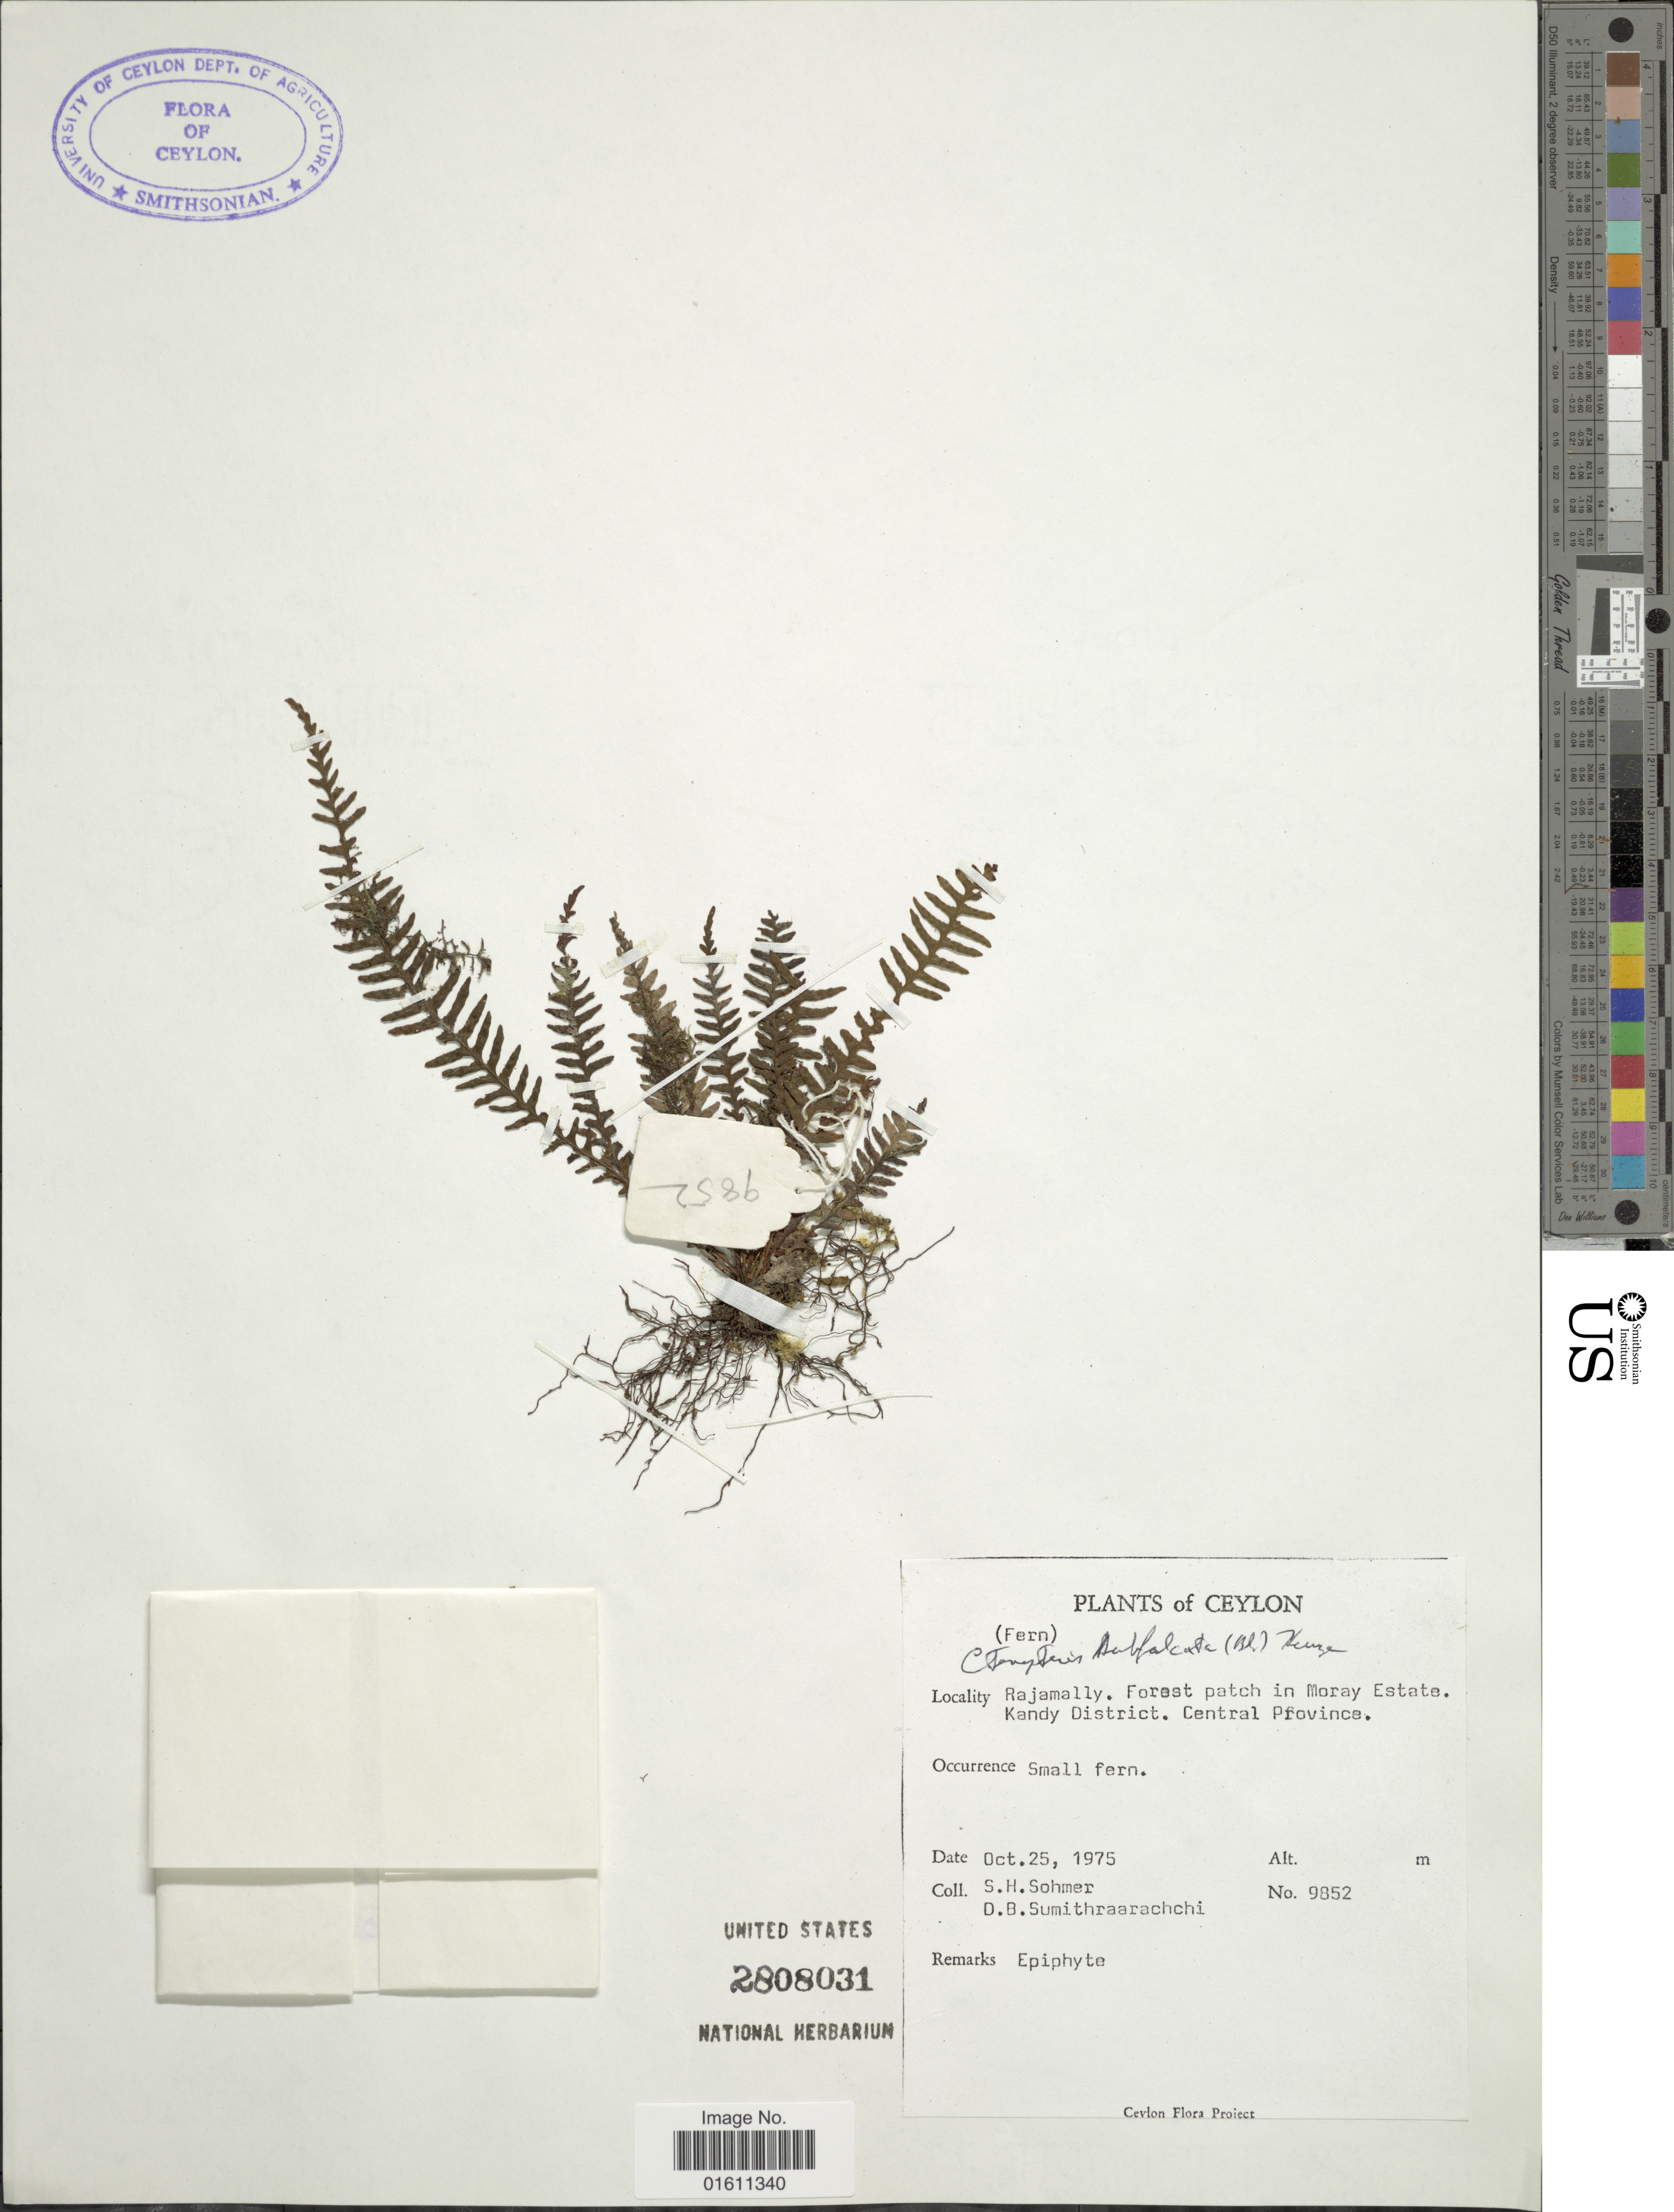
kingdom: Plantae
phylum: Tracheophyta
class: Polypodiopsida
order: Polypodiales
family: Polypodiaceae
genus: Tomophyllum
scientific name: Tomophyllum repandulum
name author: (Kunze ex Mett.) Parris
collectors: S. H. Sohmer & D. B. Sumithraarachchi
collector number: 9852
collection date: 1975-10-25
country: Sri Lanka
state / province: Central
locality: Ceylon, Rajamally. Forest patch in Moray Estate. Kandy District, Central Province.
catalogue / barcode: US 2808031